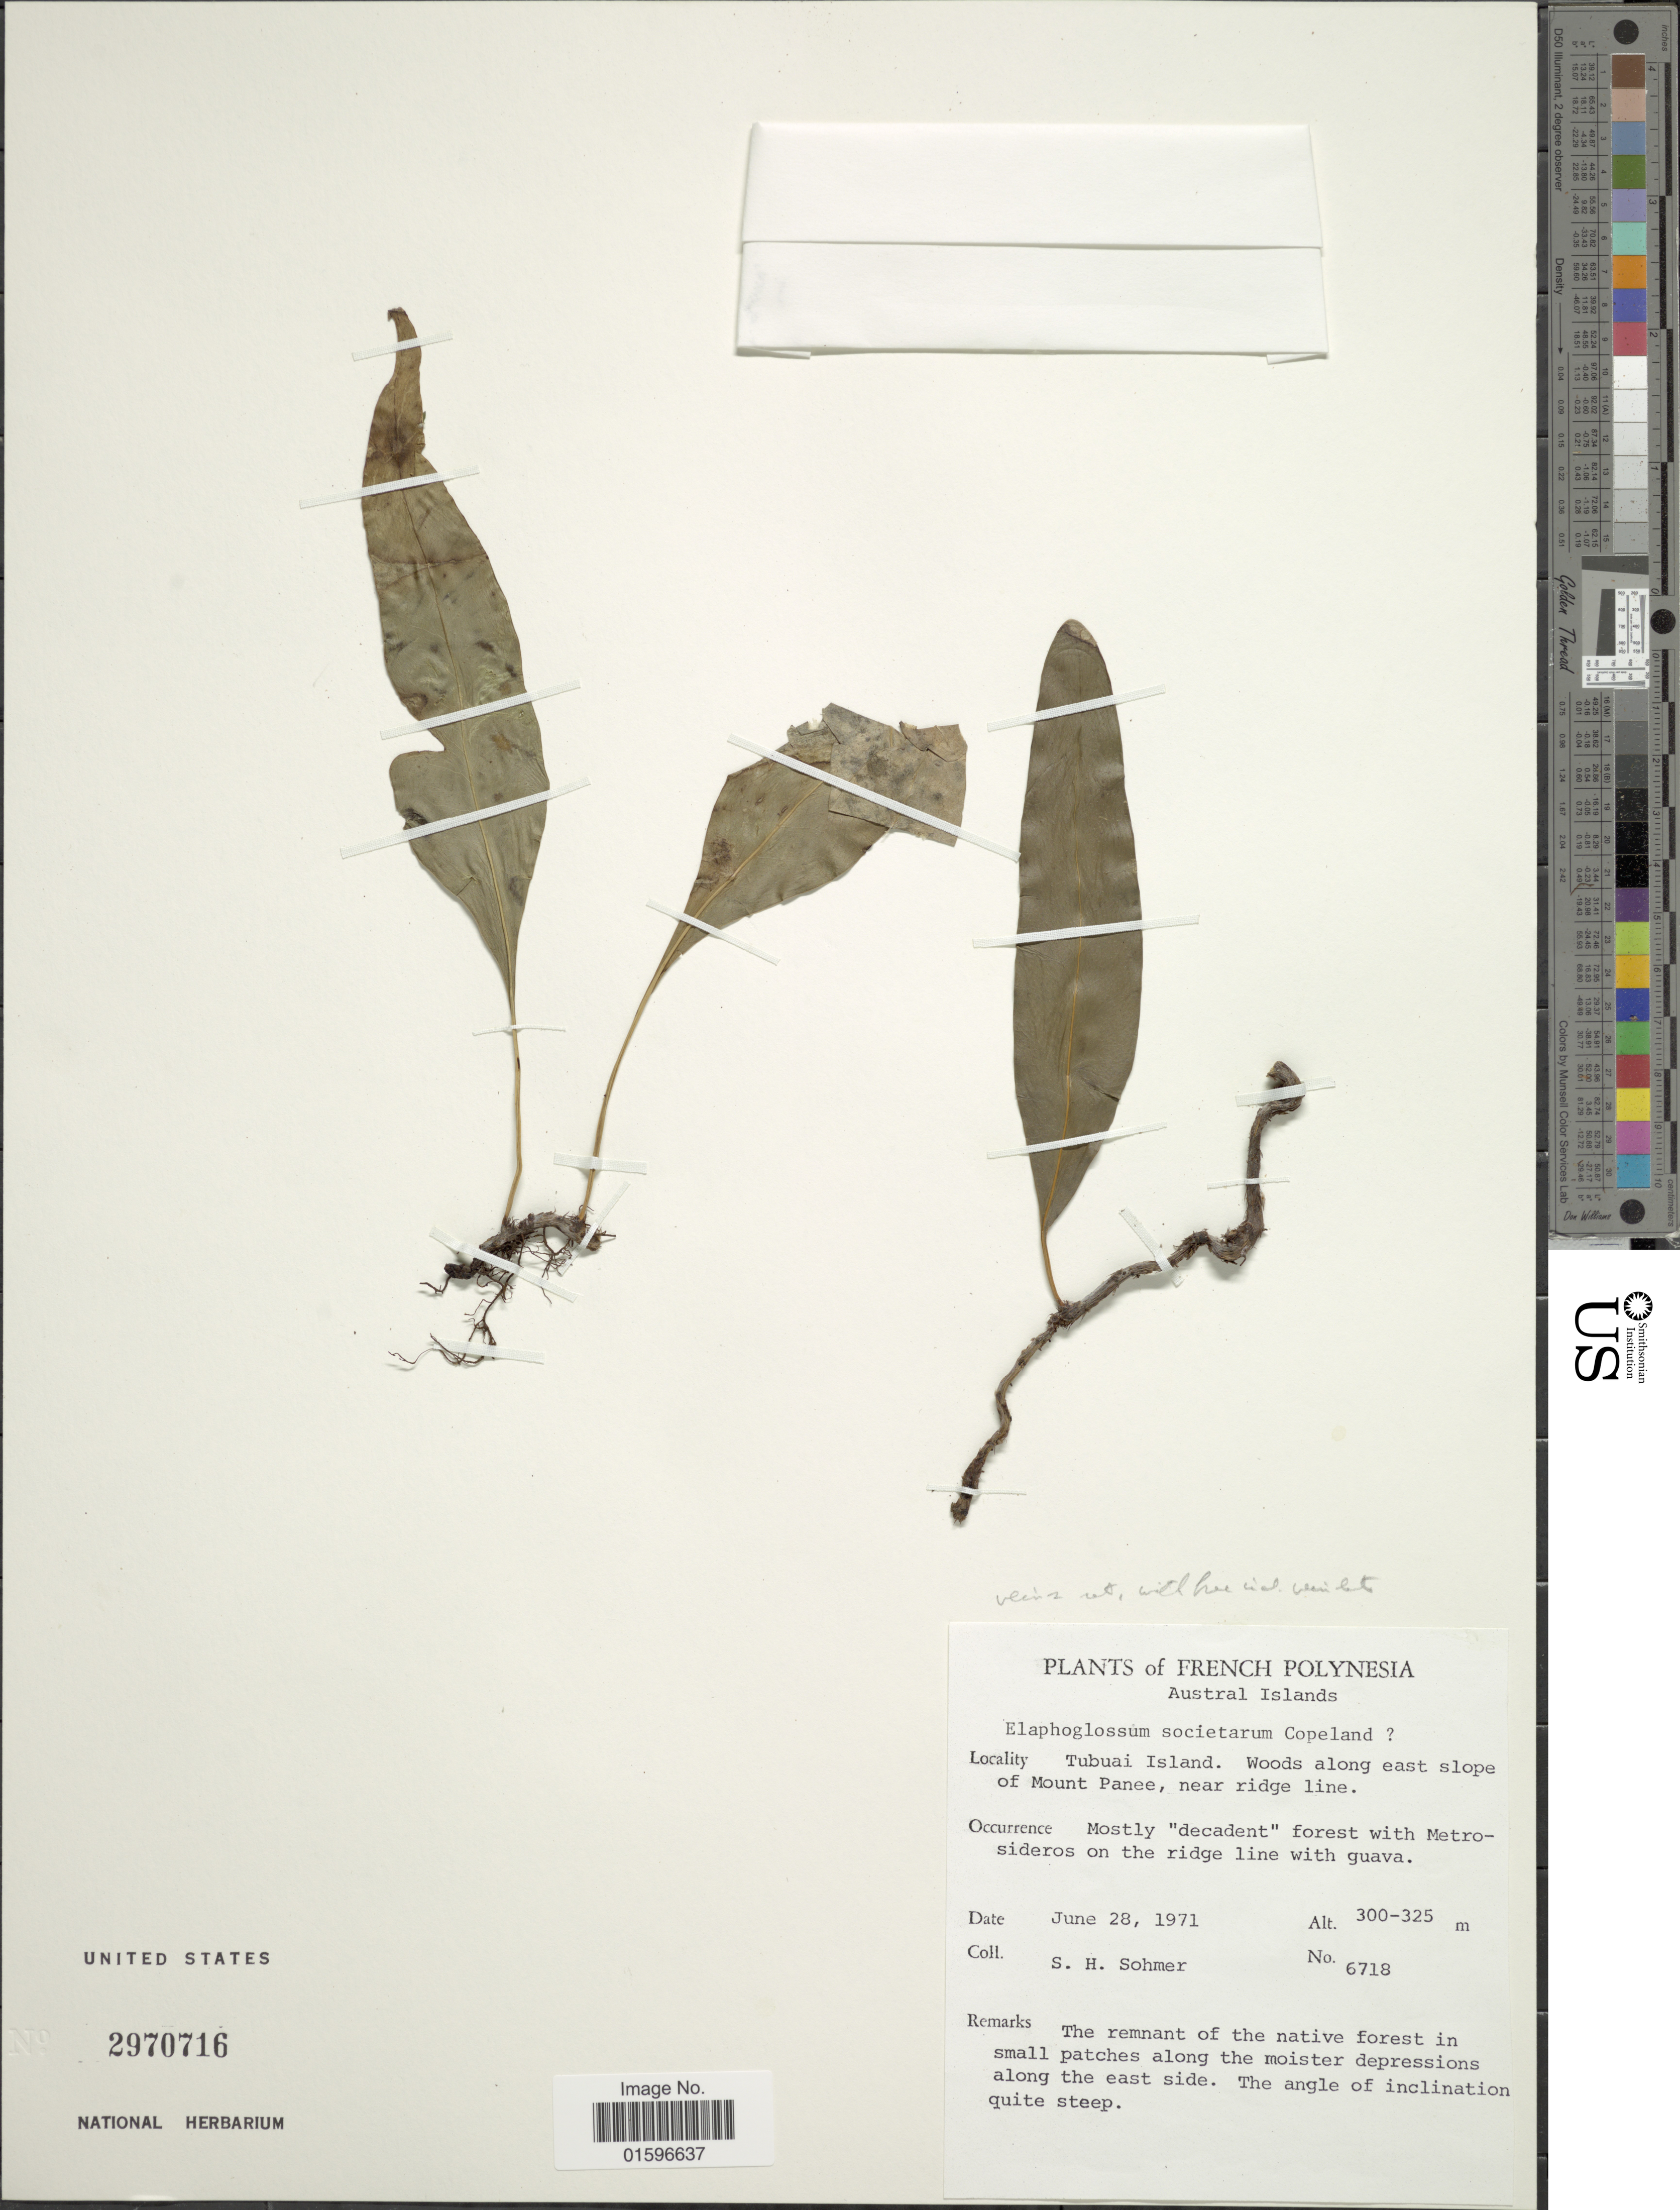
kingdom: Plantae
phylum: Tracheophyta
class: Polypodiopsida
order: Polypodiales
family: Polypodiaceae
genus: Microsorum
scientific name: Microsorum grossum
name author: (Langsd. & Fisch.) S.B. Andrews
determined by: Florence, J.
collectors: S. H. Sohmer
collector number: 6718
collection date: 1971-06-28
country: French Polynesia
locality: French Polynesia, Austral Islands, Tubuai Island. Woods along east slope of Mount Panee, near ridge line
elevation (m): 300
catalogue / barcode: US 2970716